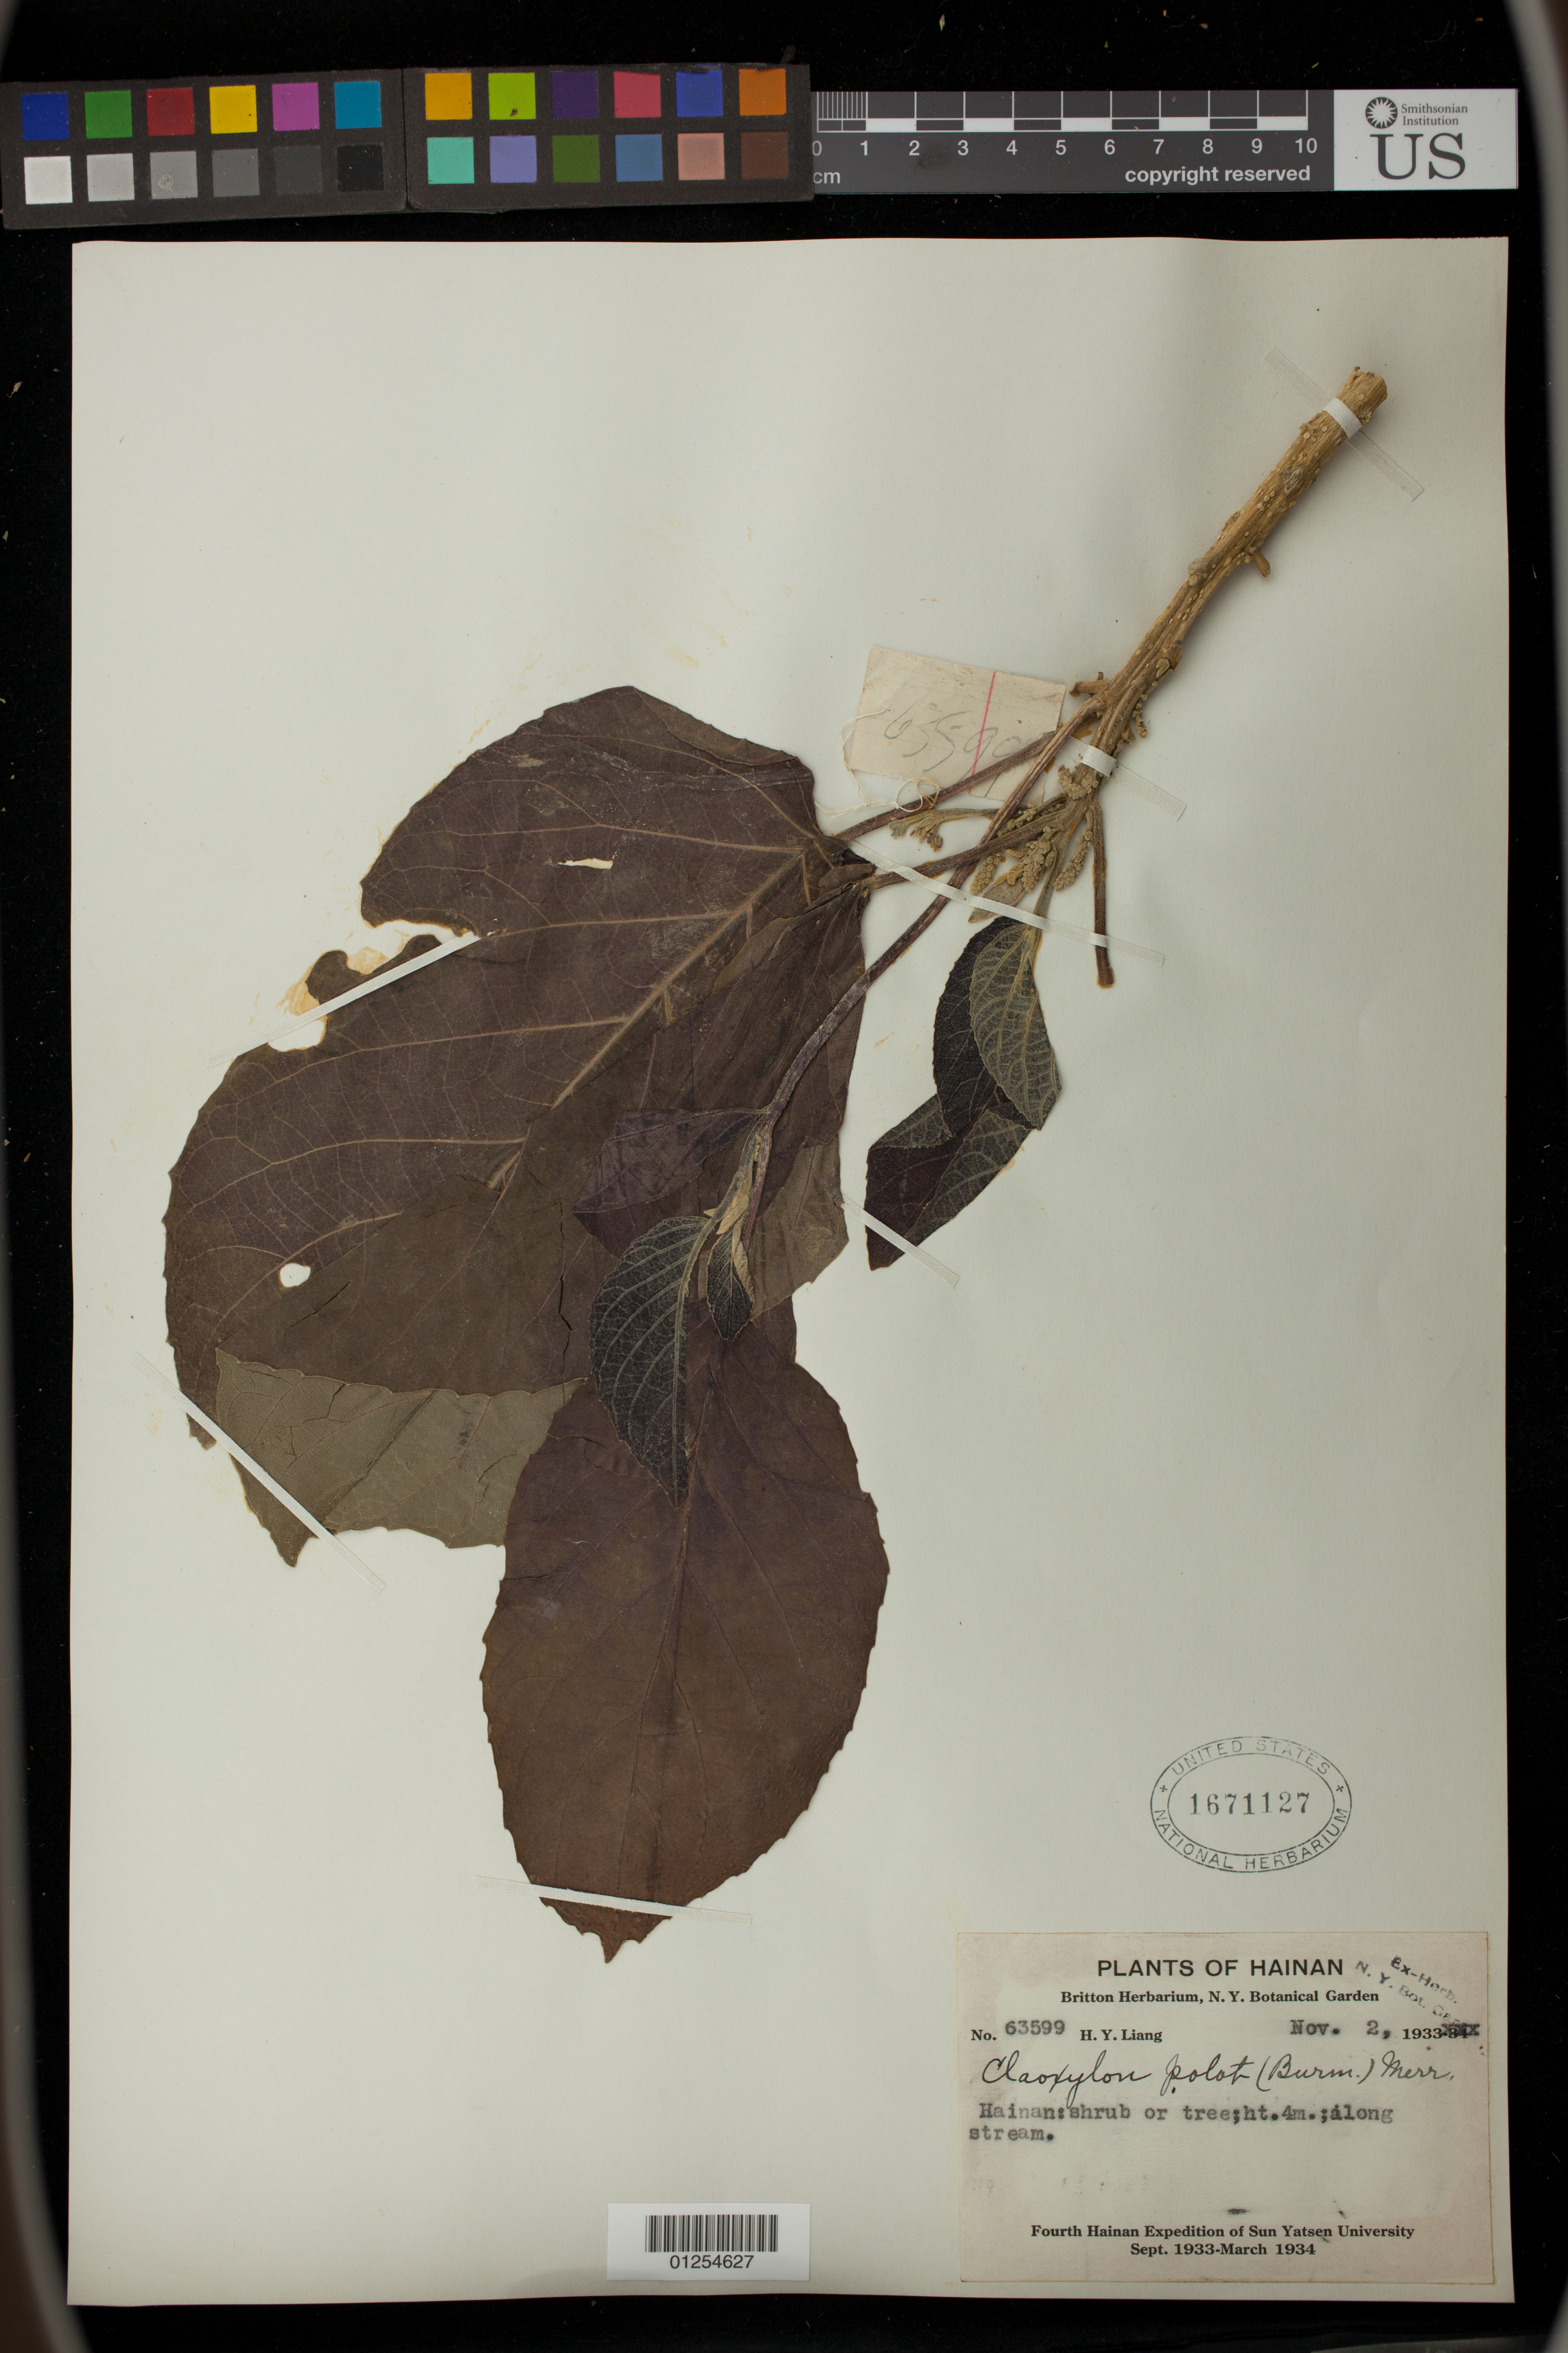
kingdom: Plantae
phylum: Tracheophyta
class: Magnoliopsida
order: Malpighiales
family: Euphorbiaceae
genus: Claoxylon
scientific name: Claoxylon polot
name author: (Burm. f.) Merr.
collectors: H. Y. Liang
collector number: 63599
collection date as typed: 02 Nov 1933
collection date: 1933-11-02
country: China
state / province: Hainan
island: Hainan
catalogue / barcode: US 1671127